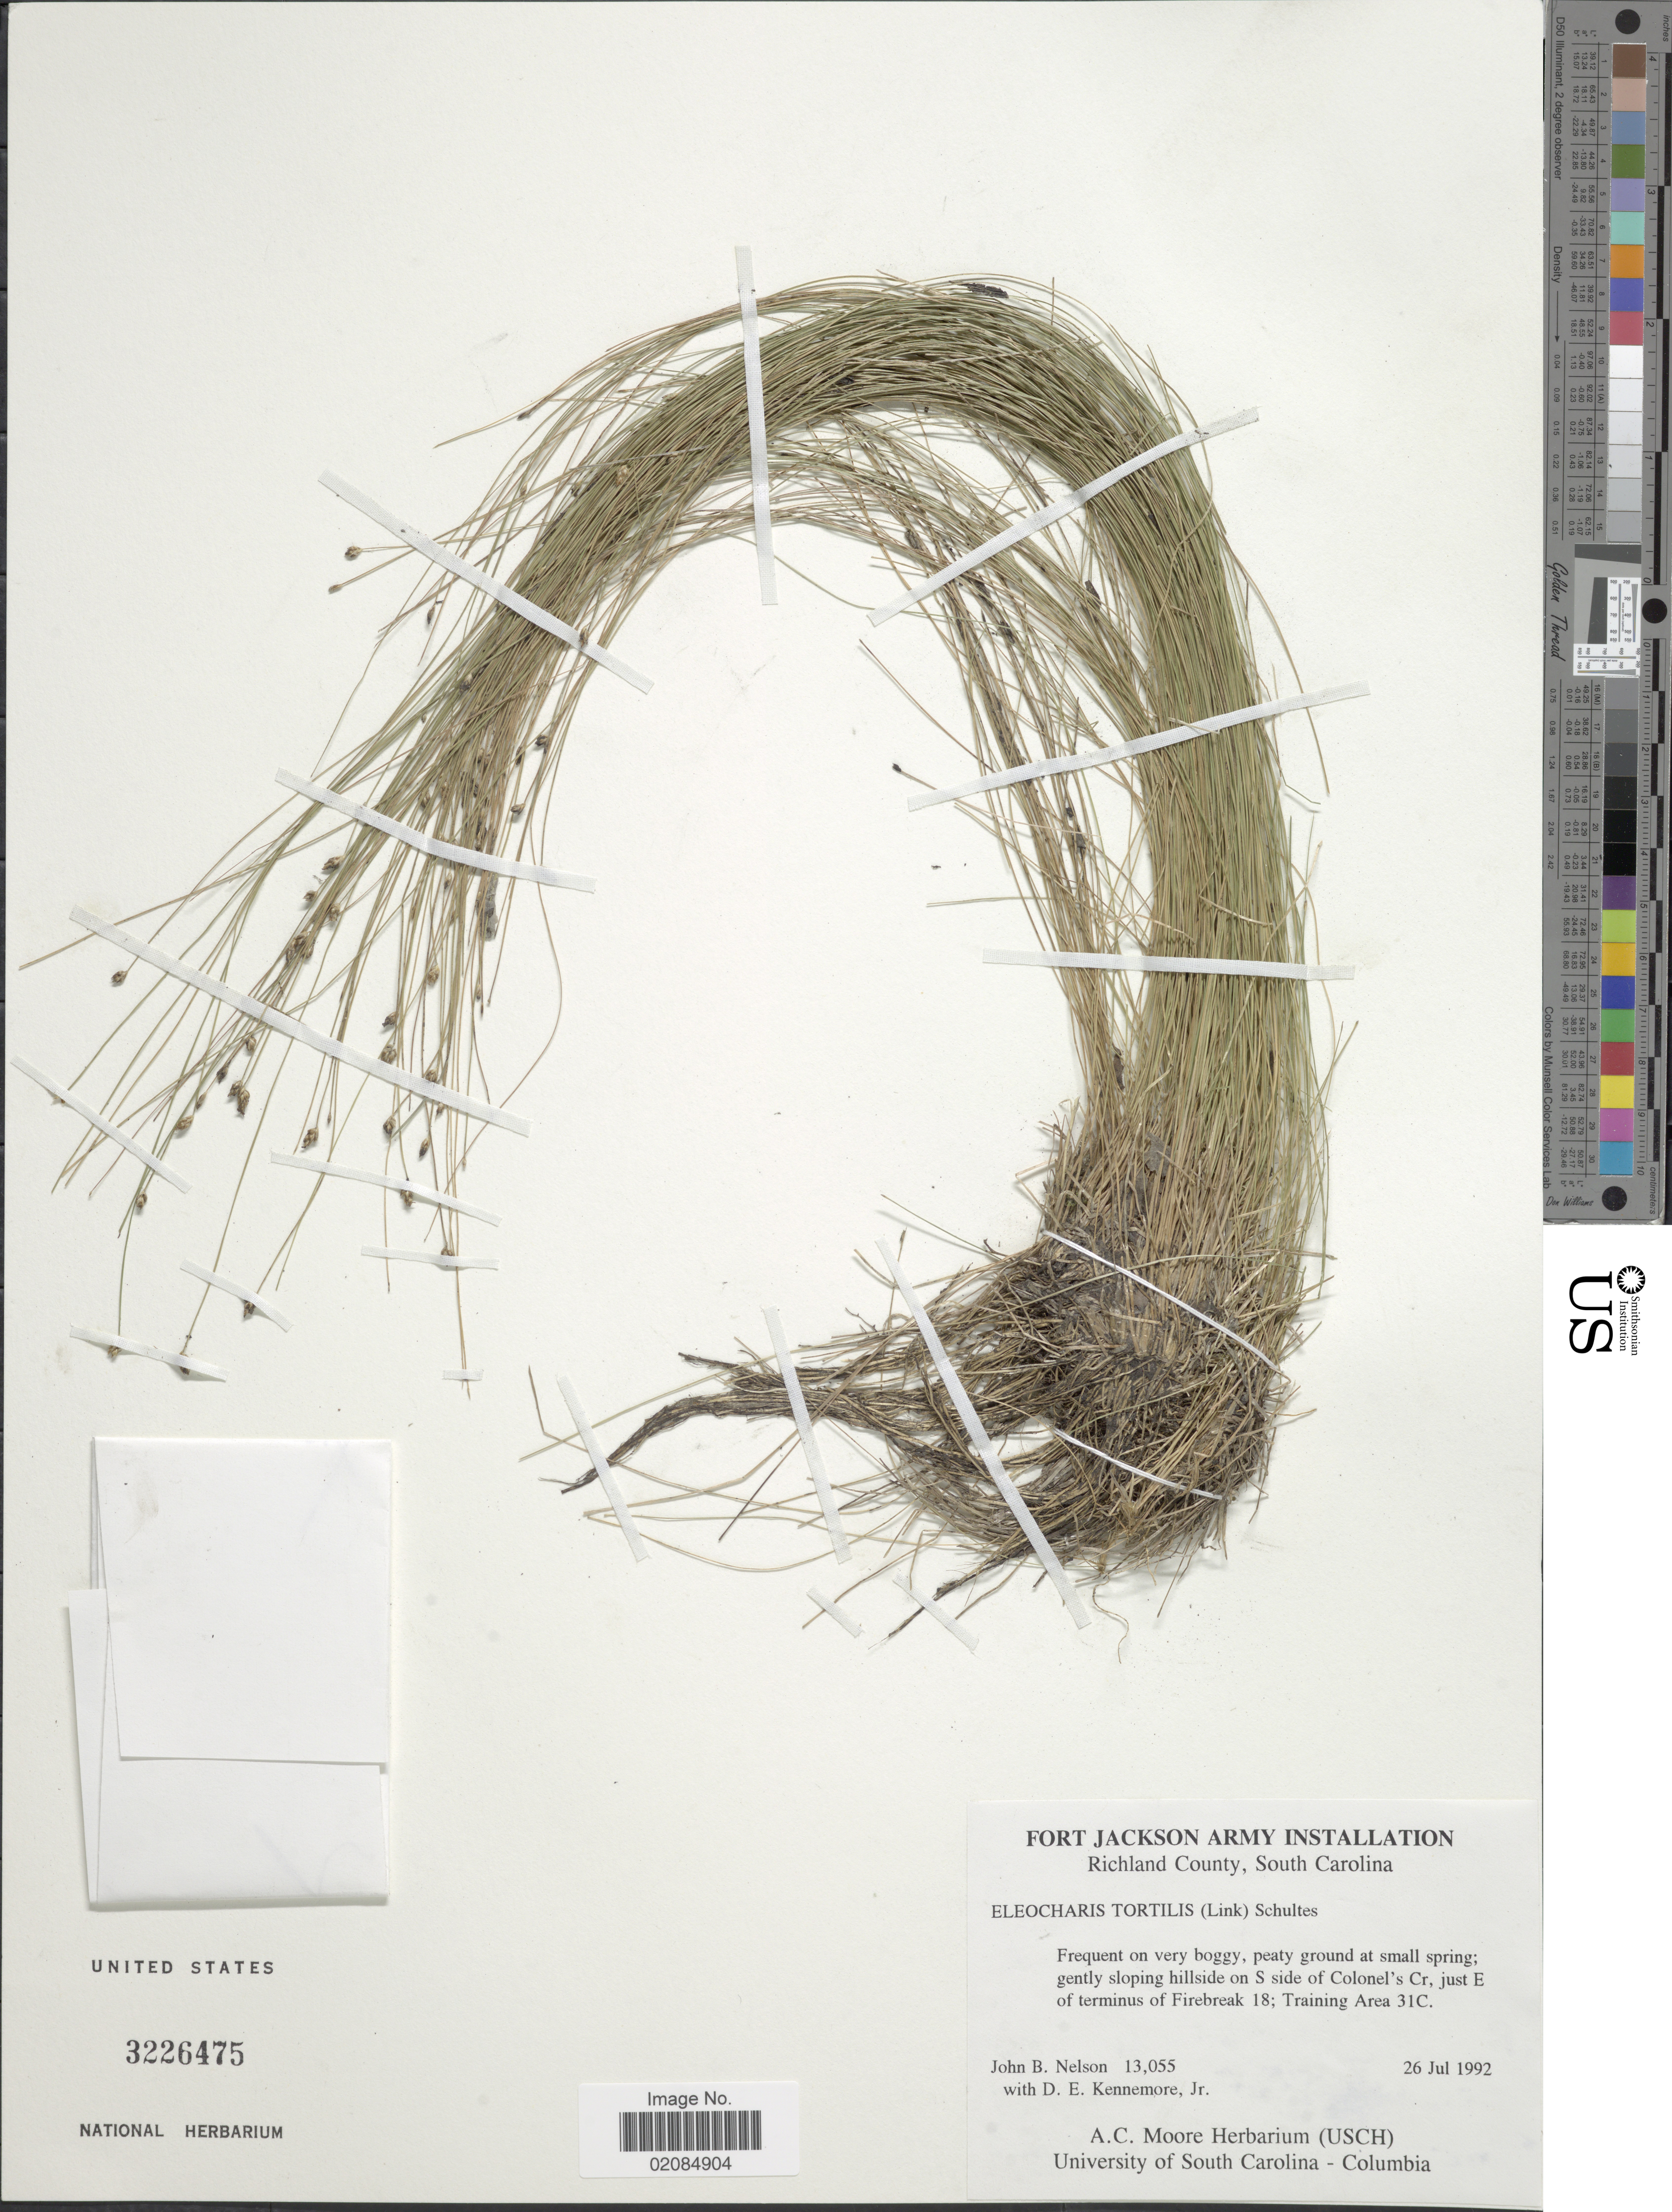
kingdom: Plantae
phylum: Tracheophyta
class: Liliopsida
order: Poales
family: Cyperaceae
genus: Eleocharis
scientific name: Eleocharis tortilis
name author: (Link) Schult.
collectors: J. B. Nelson & D. Kennemore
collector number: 13005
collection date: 1992-07-26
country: United States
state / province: South Carolina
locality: Richland County, gently sloping hillside on S side of Colonel's Cr, just E of terminus of Firebreak 18; Training Area 31C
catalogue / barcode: US 3226475